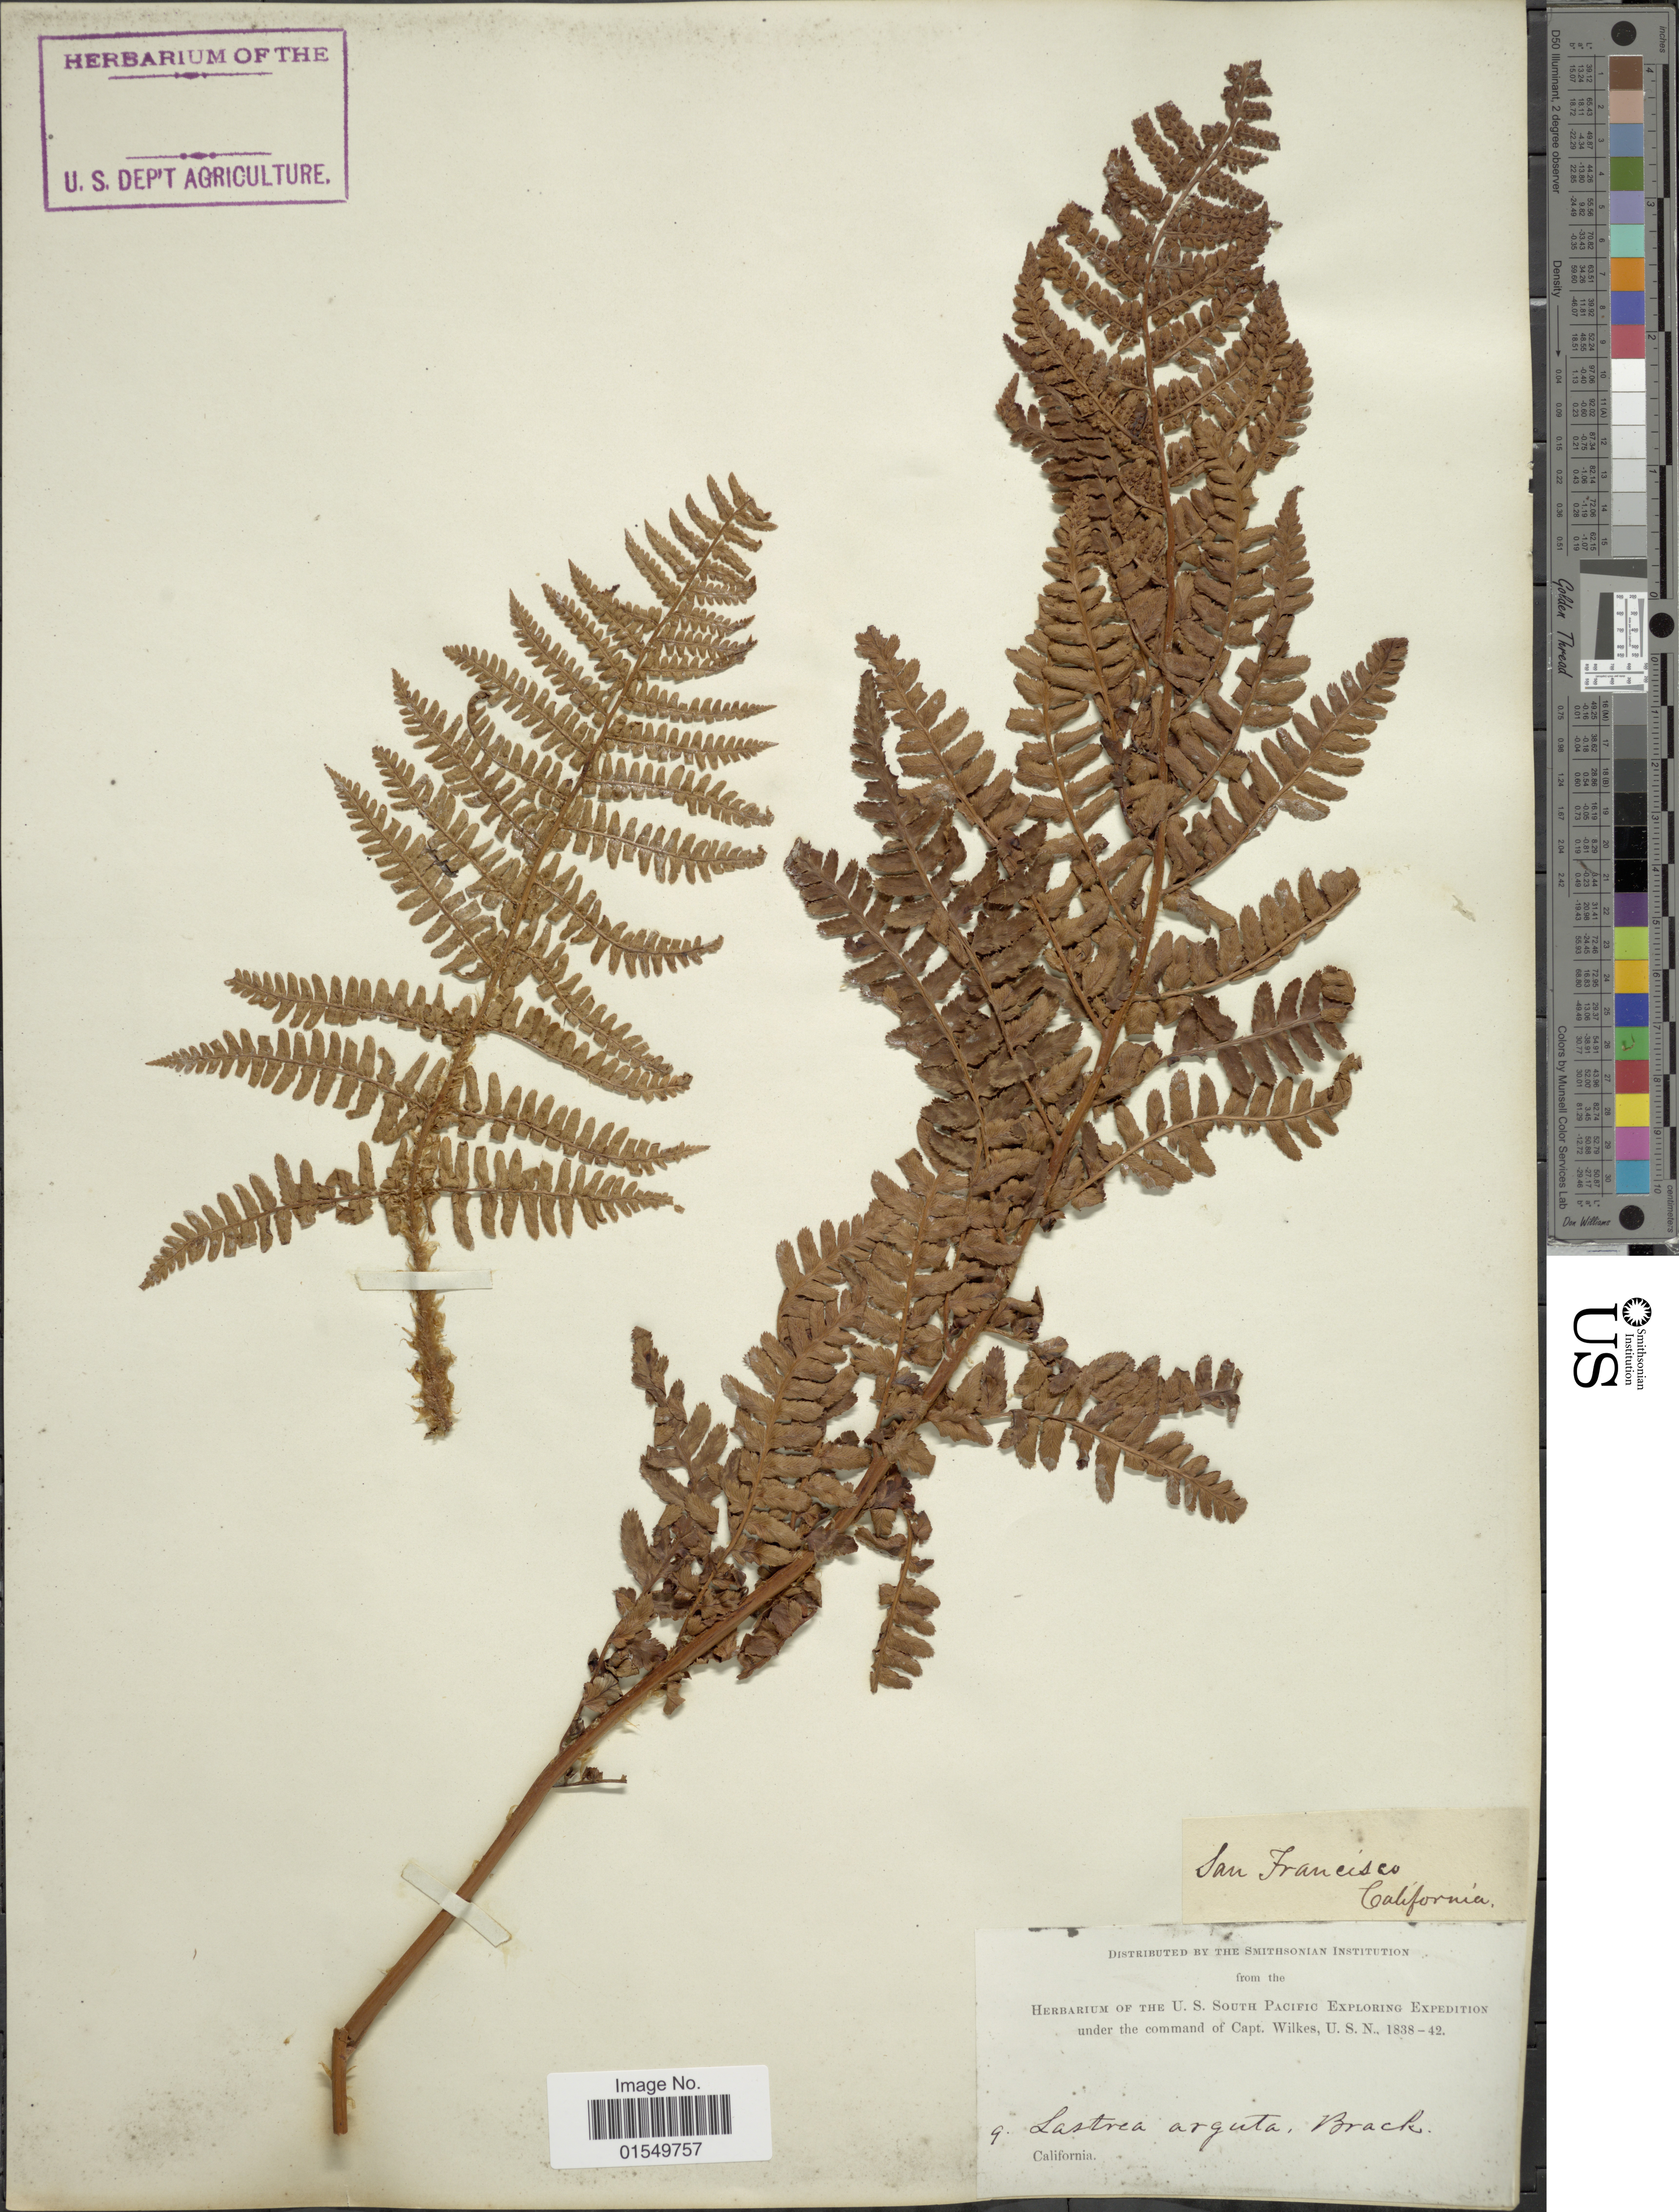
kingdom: Plantae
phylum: Tracheophyta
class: Polypodiopsida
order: Polypodiales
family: Dryopteridaceae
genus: Dryopteris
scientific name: Dryopteris arguta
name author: (Kaulf.) Maxon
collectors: Wilkes Explor. Exped.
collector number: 9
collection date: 1838/1843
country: United States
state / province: California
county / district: San Francisco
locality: San Francisco